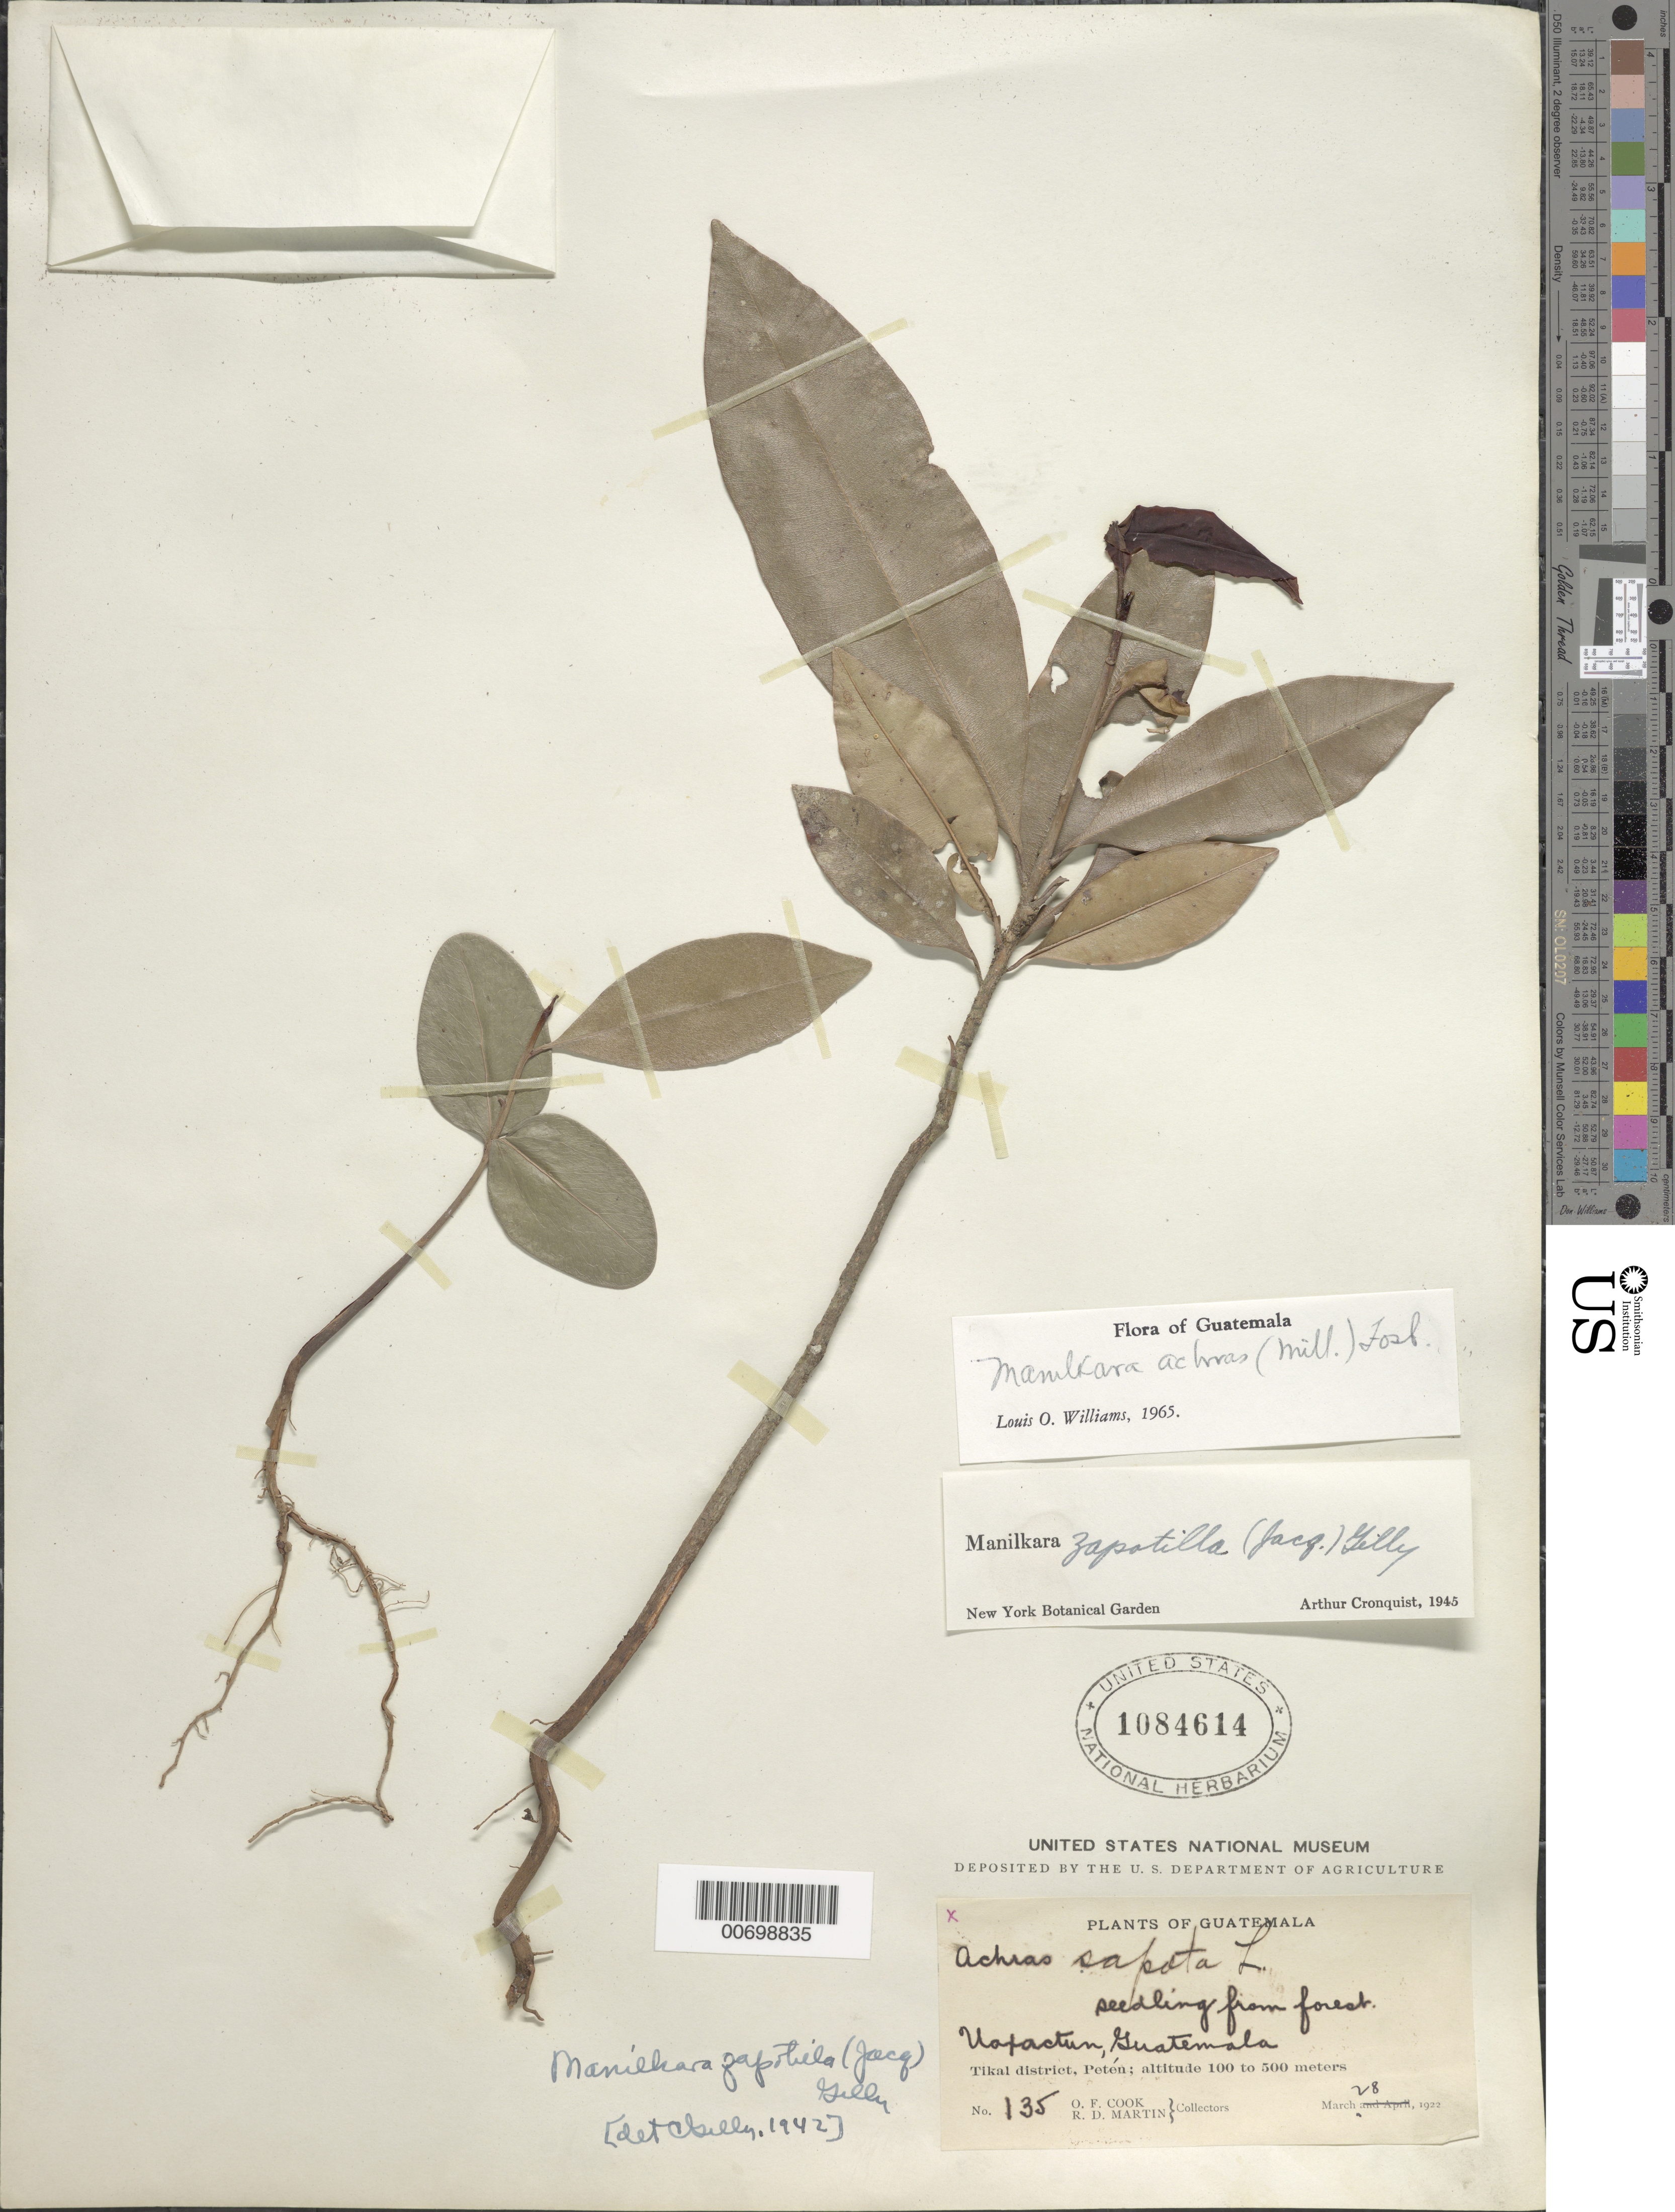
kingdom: Plantae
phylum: Tracheophyta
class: Magnoliopsida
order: Ericales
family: Sapotaceae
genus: Manilkara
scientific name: Manilkara zapota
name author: (L.) P. Royen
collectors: O. F. Cook & R. D. Martin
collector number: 135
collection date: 1922-03-28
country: Guatemala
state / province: El Petén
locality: Tikal District, Peten, Uaxactum, Guatemala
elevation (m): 100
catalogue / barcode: US 1084614